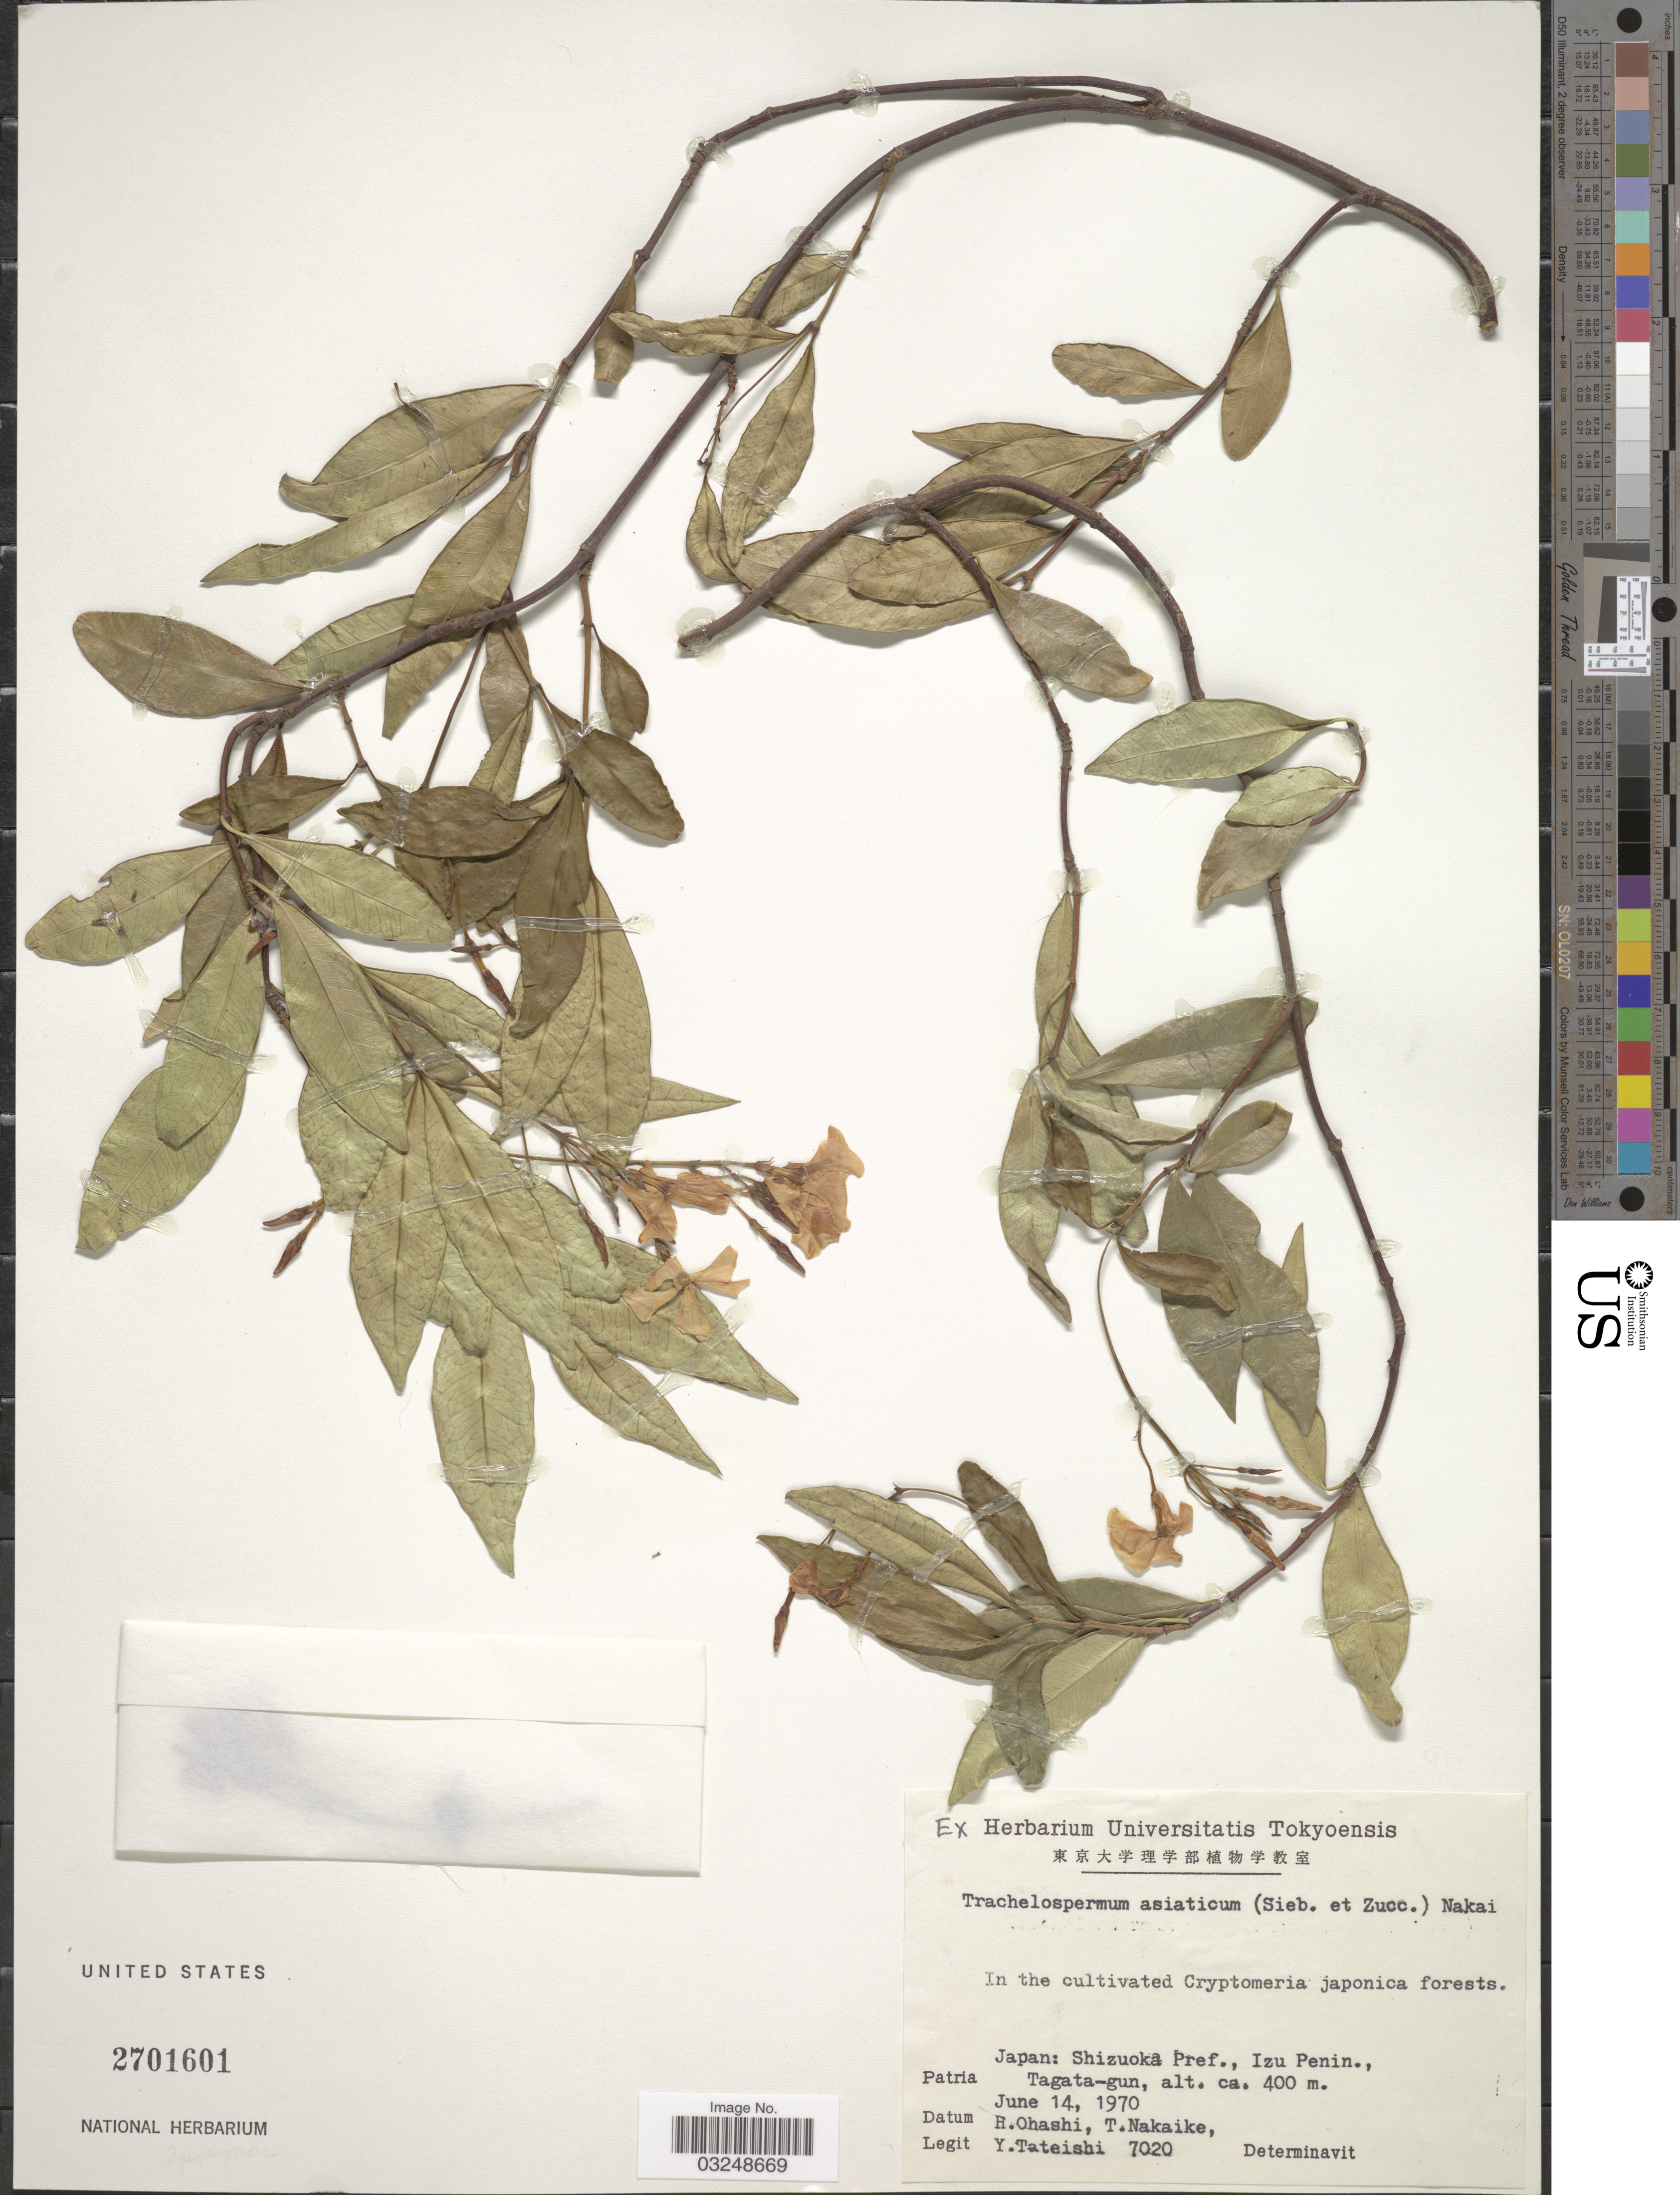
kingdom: Plantae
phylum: Tracheophyta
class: Magnoliopsida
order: Gentianales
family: Apocynaceae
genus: Trachelospermum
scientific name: Trachelospermum asiaticum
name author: (Siebold & Zucc.) Nakai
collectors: H. Ohashi, T. Nakaike & Y. Tateishi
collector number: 7020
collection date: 1970-06-14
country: Japan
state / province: Sizuoka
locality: Shizuoka Pref., Izu Penin., Tagata-gun.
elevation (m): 400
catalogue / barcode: US 2701601